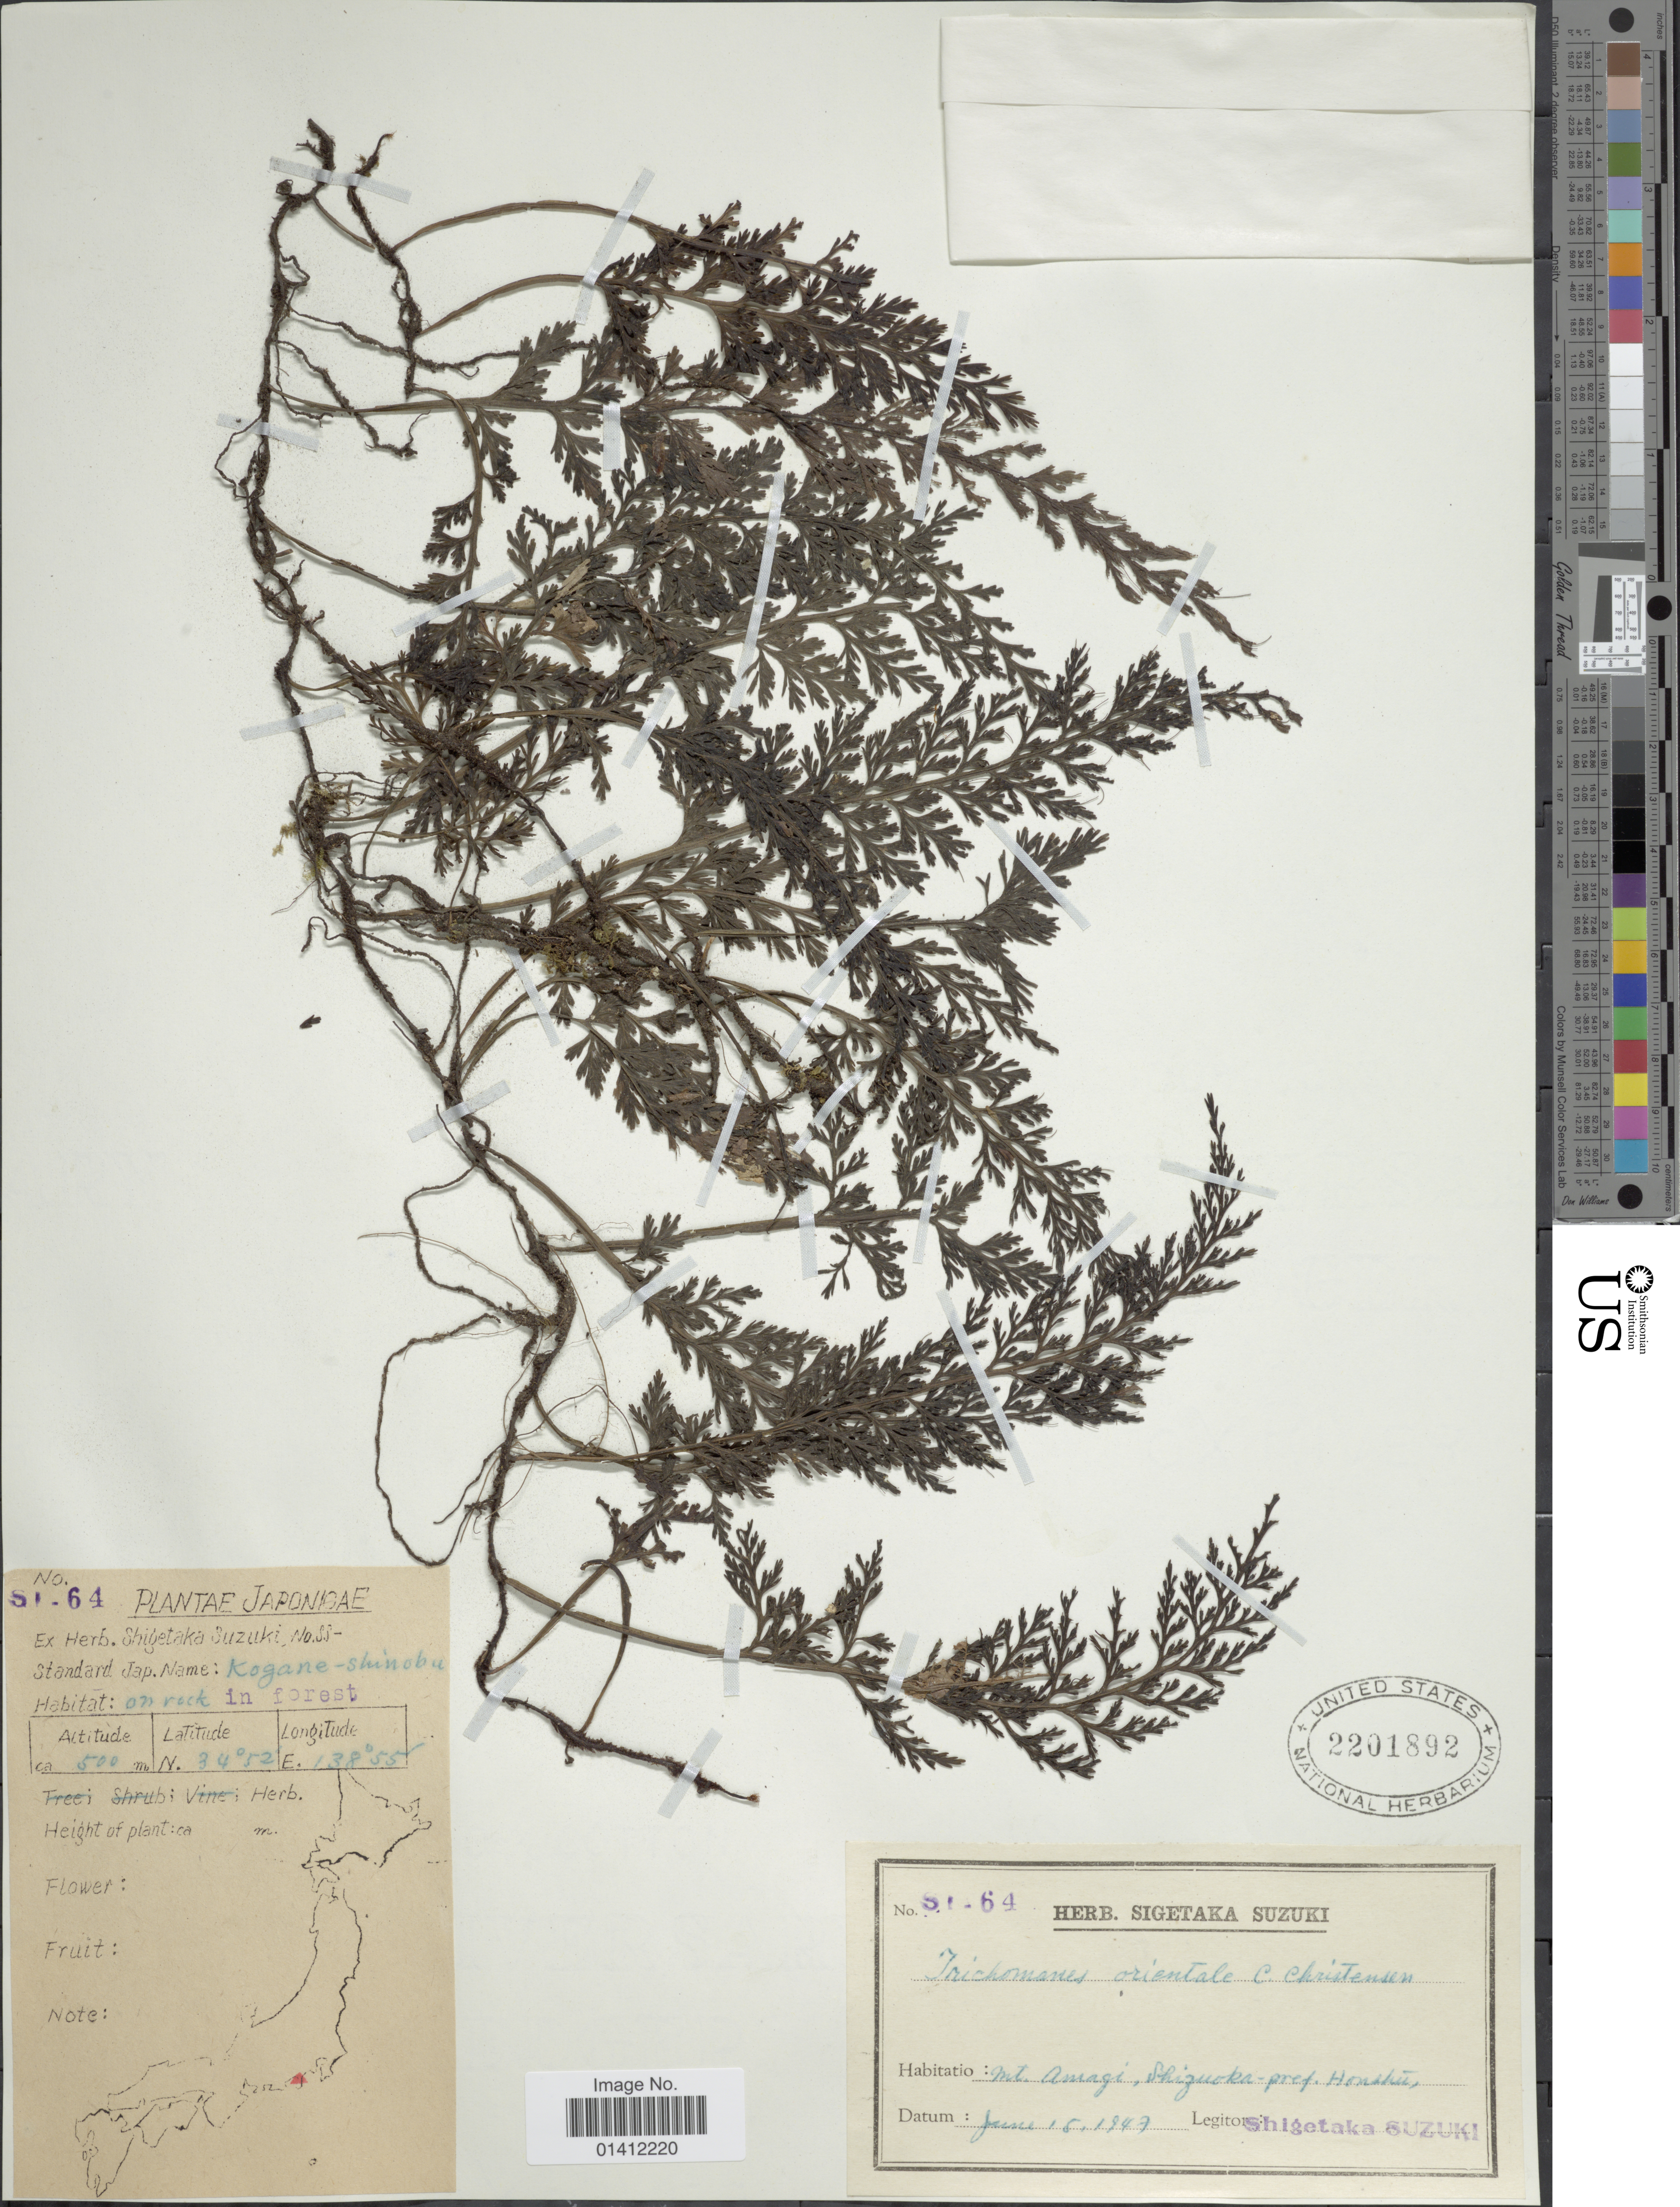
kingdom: Plantae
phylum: Tracheophyta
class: Polypodiopsida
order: Hymenophyllales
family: Hymenophyllaceae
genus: Vandenboschia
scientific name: Vandenboschia orientalis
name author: (C. Chr.) Ching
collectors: S. Suzuki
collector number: S.I.- 64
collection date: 1947-06-15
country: Japan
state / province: Sizuoka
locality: Mt. Amagi. Shizuoka- pref. Honshu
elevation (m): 500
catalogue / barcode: US 2201892